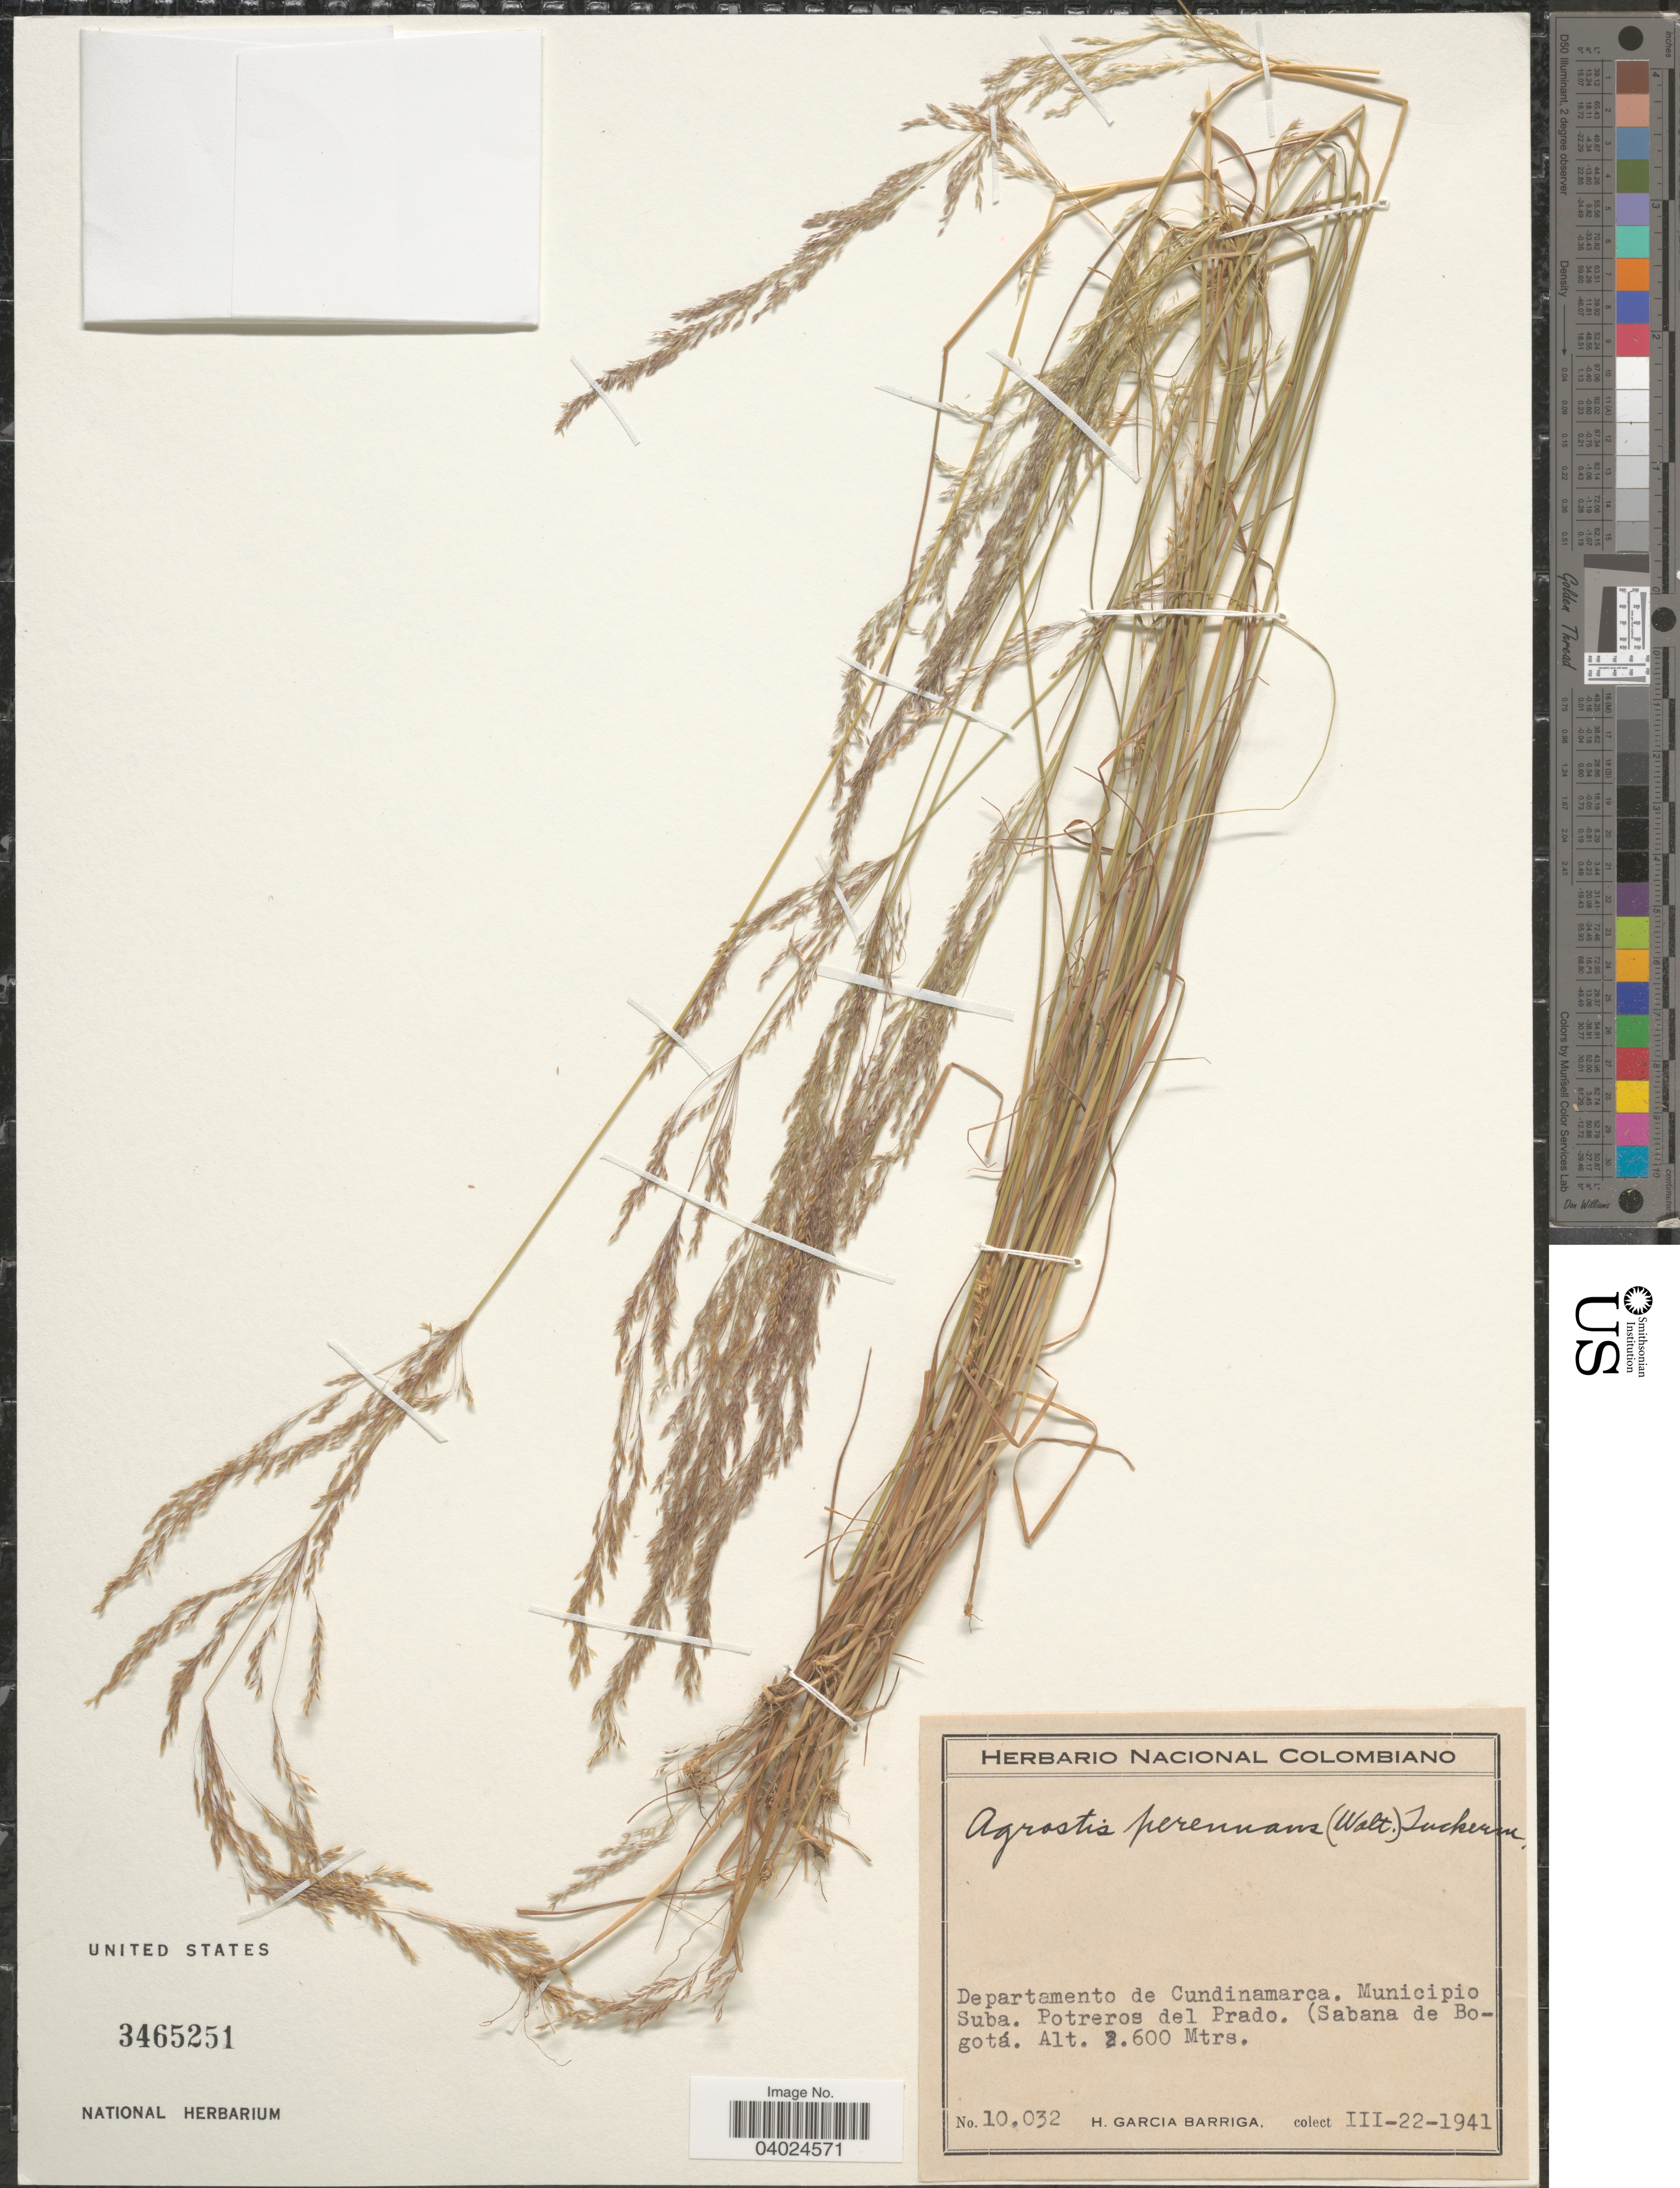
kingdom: Plantae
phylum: Tracheophyta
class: Liliopsida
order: Poales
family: Poaceae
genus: Agrostis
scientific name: Agrostis perennans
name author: (Walter) Tuck.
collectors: H. García Barriga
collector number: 10032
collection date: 1941-03-22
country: Colombia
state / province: Cundinamarca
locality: Departamento de Cundinamarca. Municipio Suba. Potreros del Prado. (Sabana de Bogotá.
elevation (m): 2600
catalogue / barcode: US 3465251